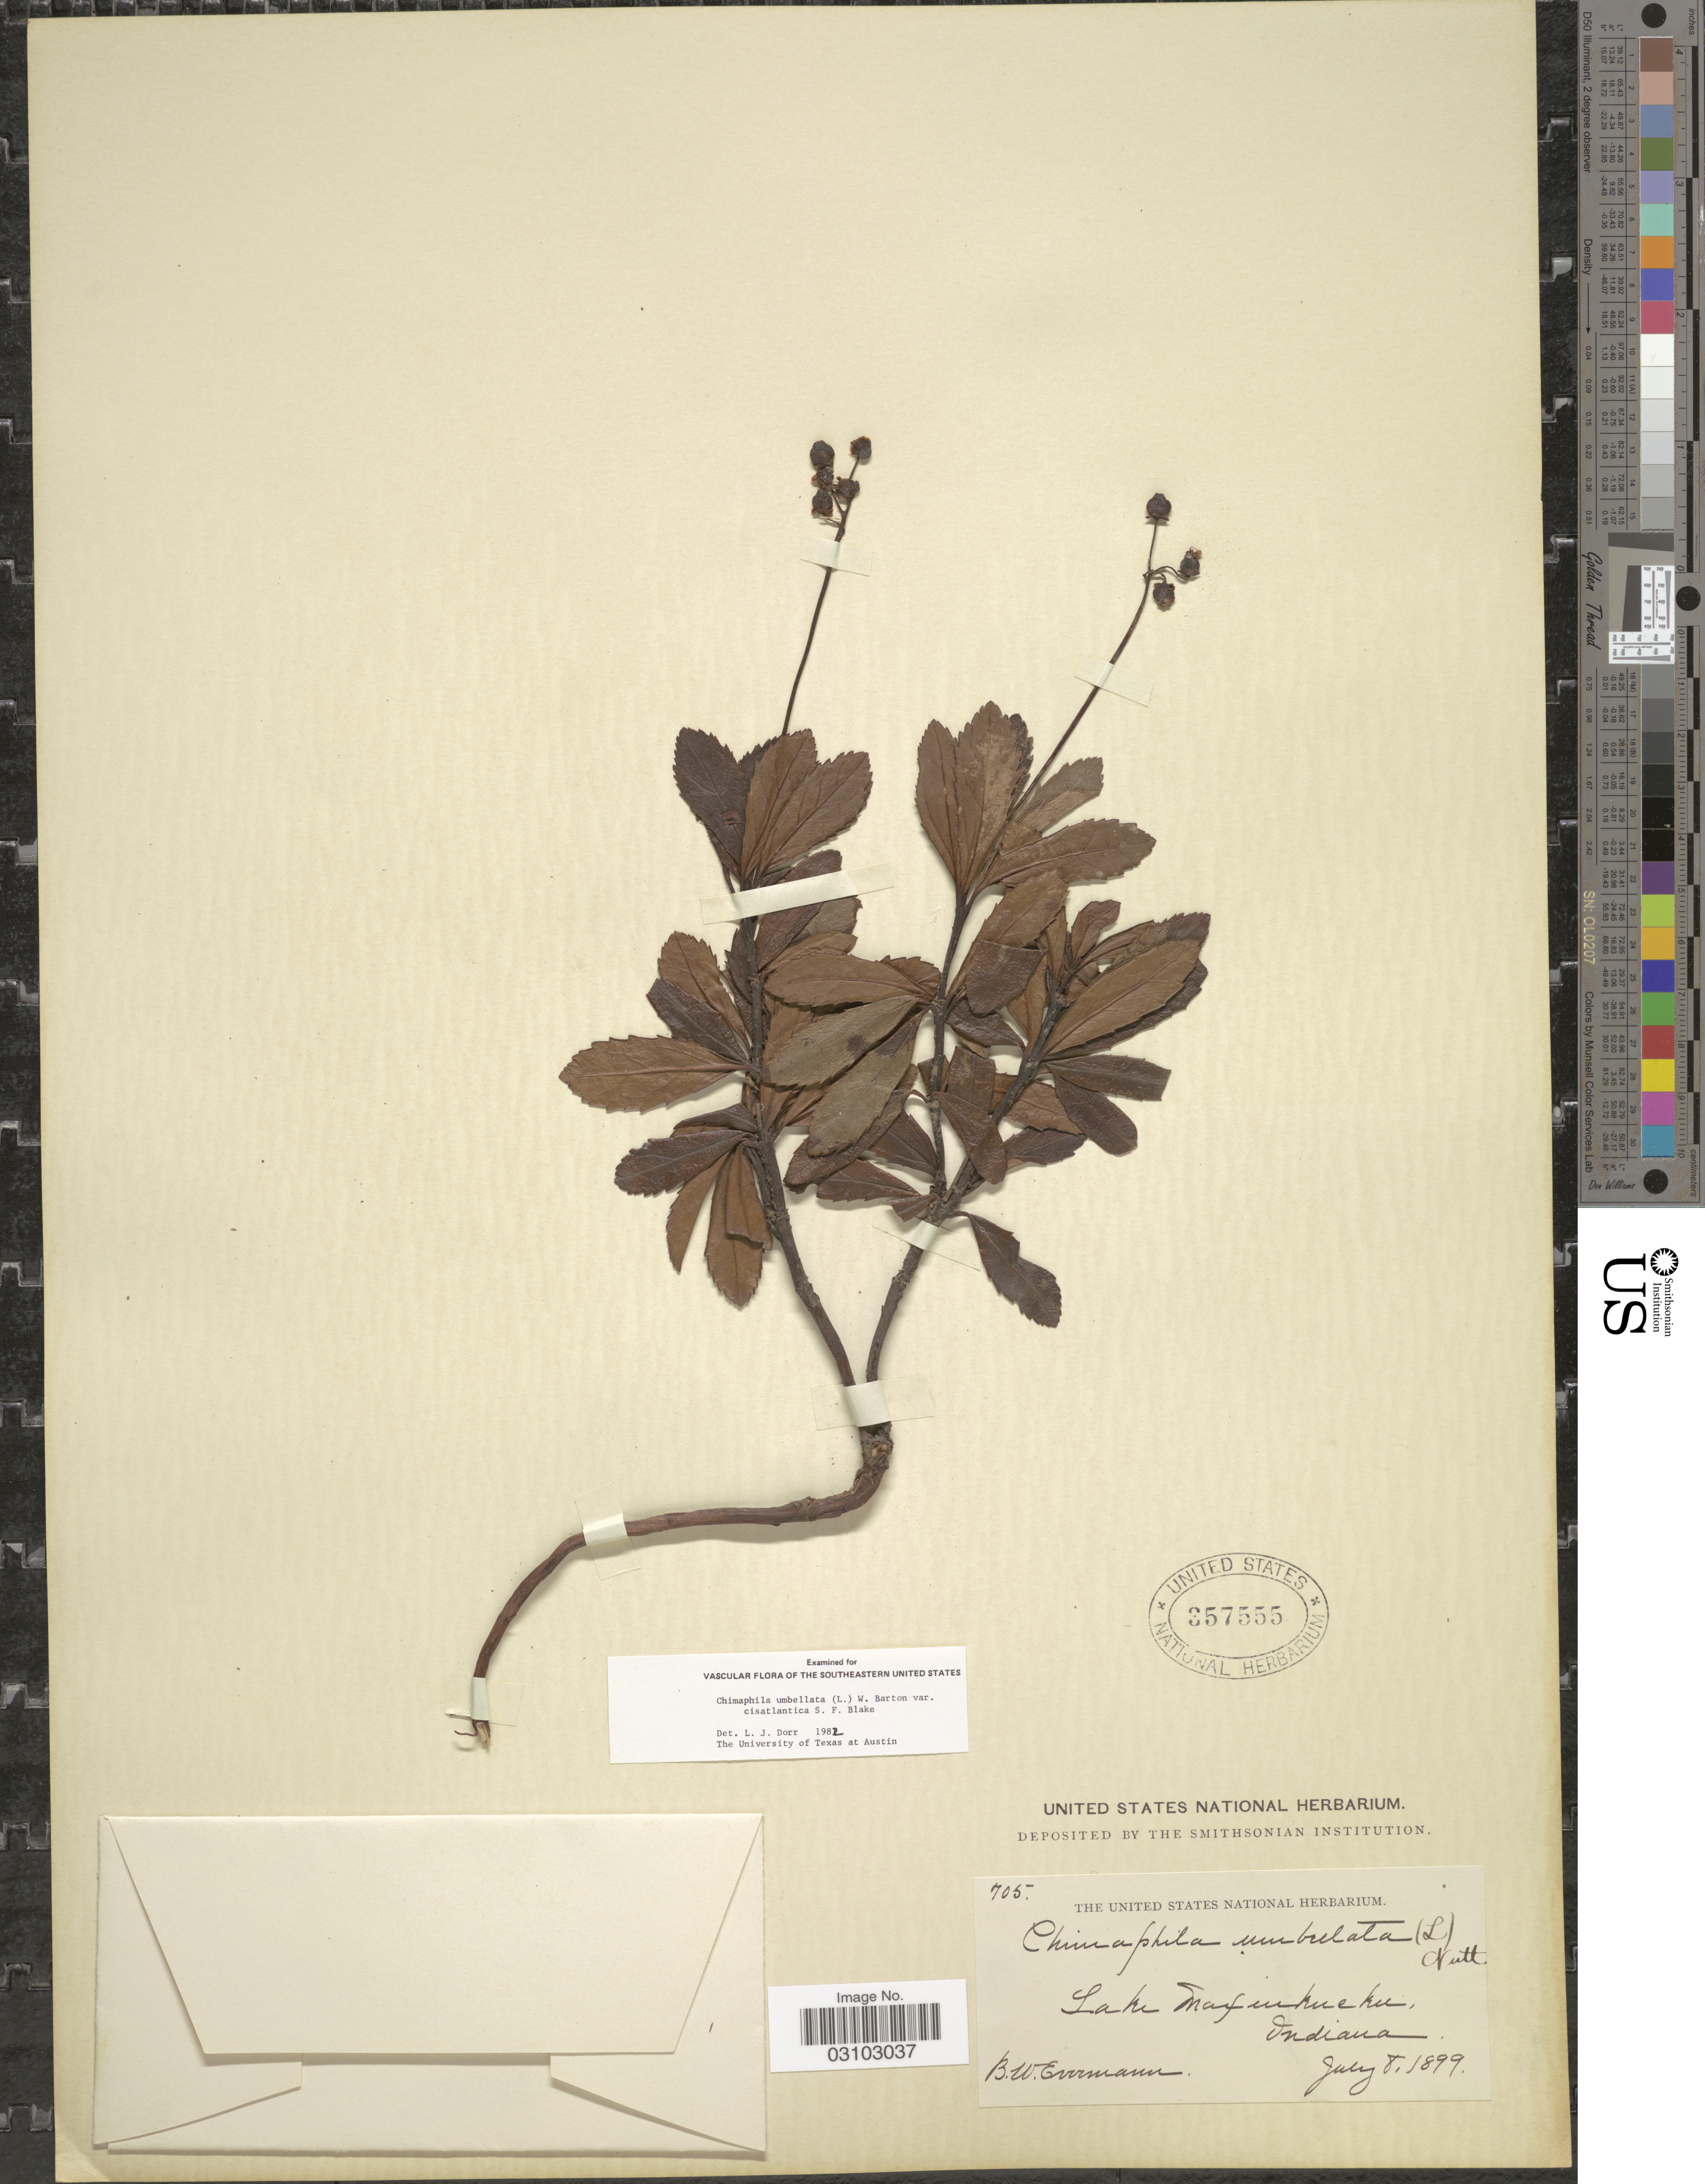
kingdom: Plantae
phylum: Tracheophyta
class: Magnoliopsida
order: Ericales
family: Ericaceae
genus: Chimaphila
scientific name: Chimaphila umbellata subsp. cisatlantica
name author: (S.F. Blake) Hultén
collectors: B. W. Evermann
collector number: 705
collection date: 1899-07-08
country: United States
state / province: Indiana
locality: Lake Maxinkuckee.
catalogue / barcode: US 357555